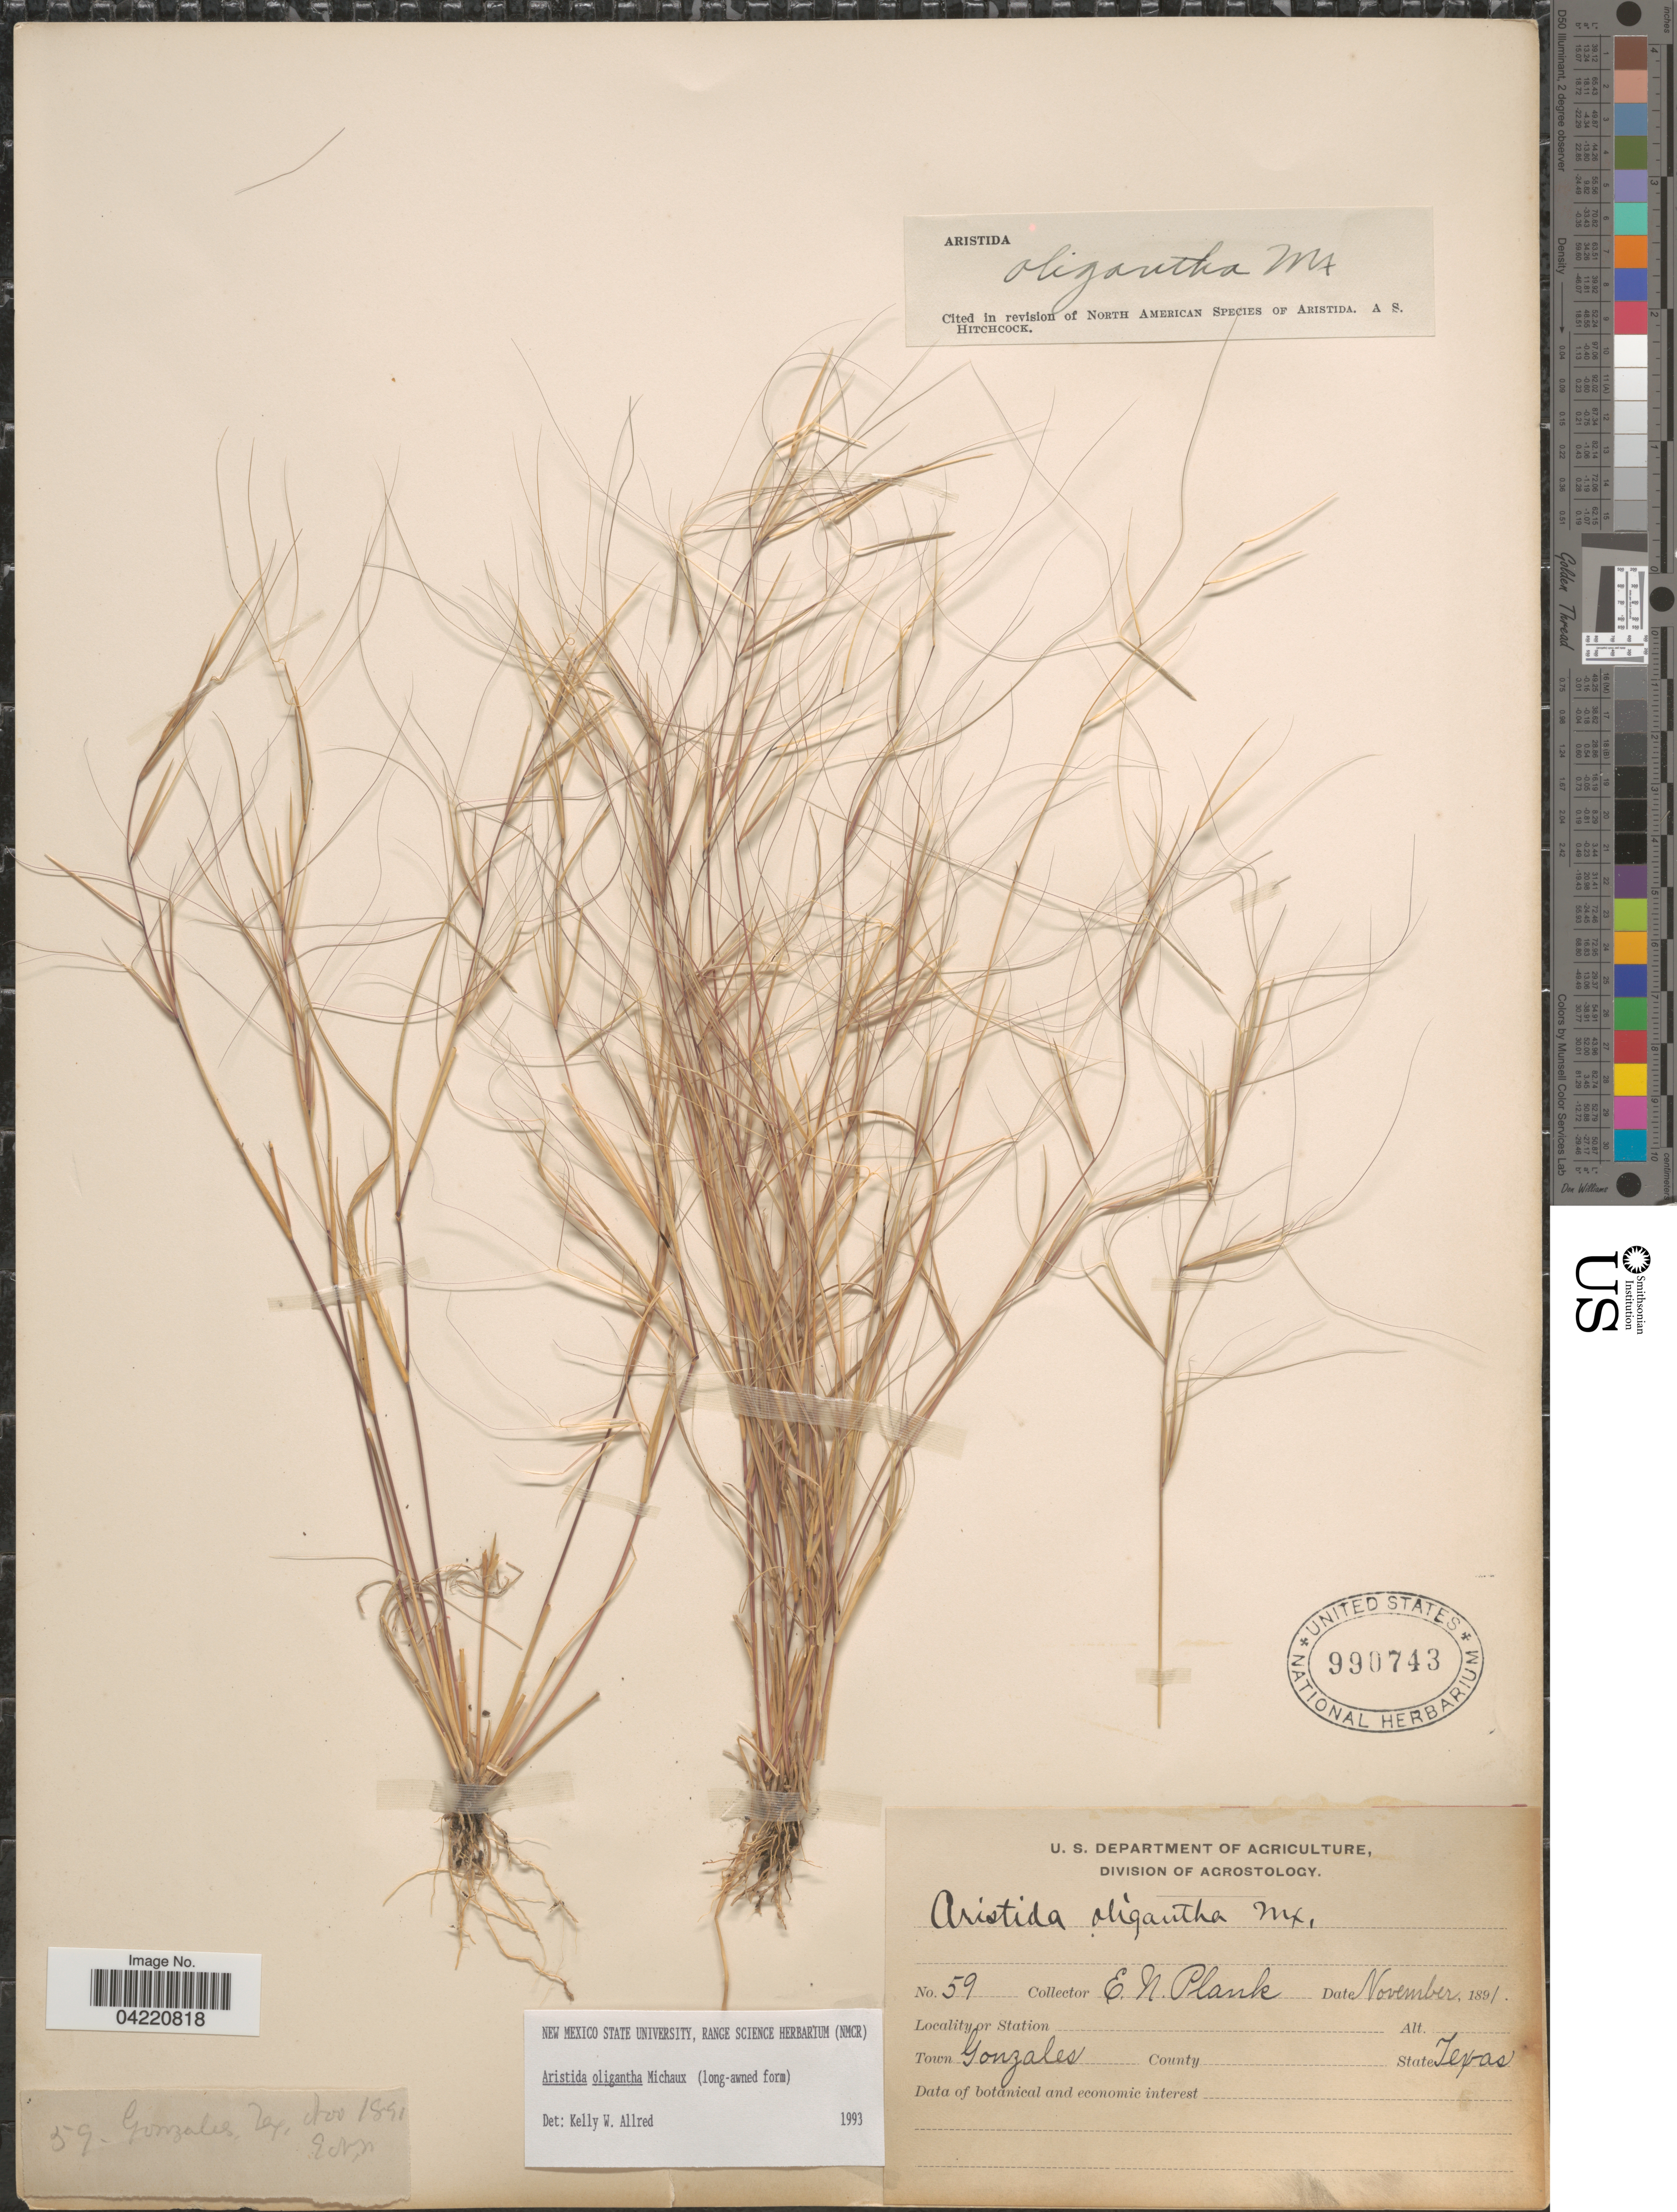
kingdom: Plantae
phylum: Tracheophyta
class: Liliopsida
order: Poales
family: Poaceae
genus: Aristida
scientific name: Aristida oligantha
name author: Michx.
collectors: E. Plank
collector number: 59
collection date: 1891-11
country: United States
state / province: Texas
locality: Town Gonzales.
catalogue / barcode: US 990743